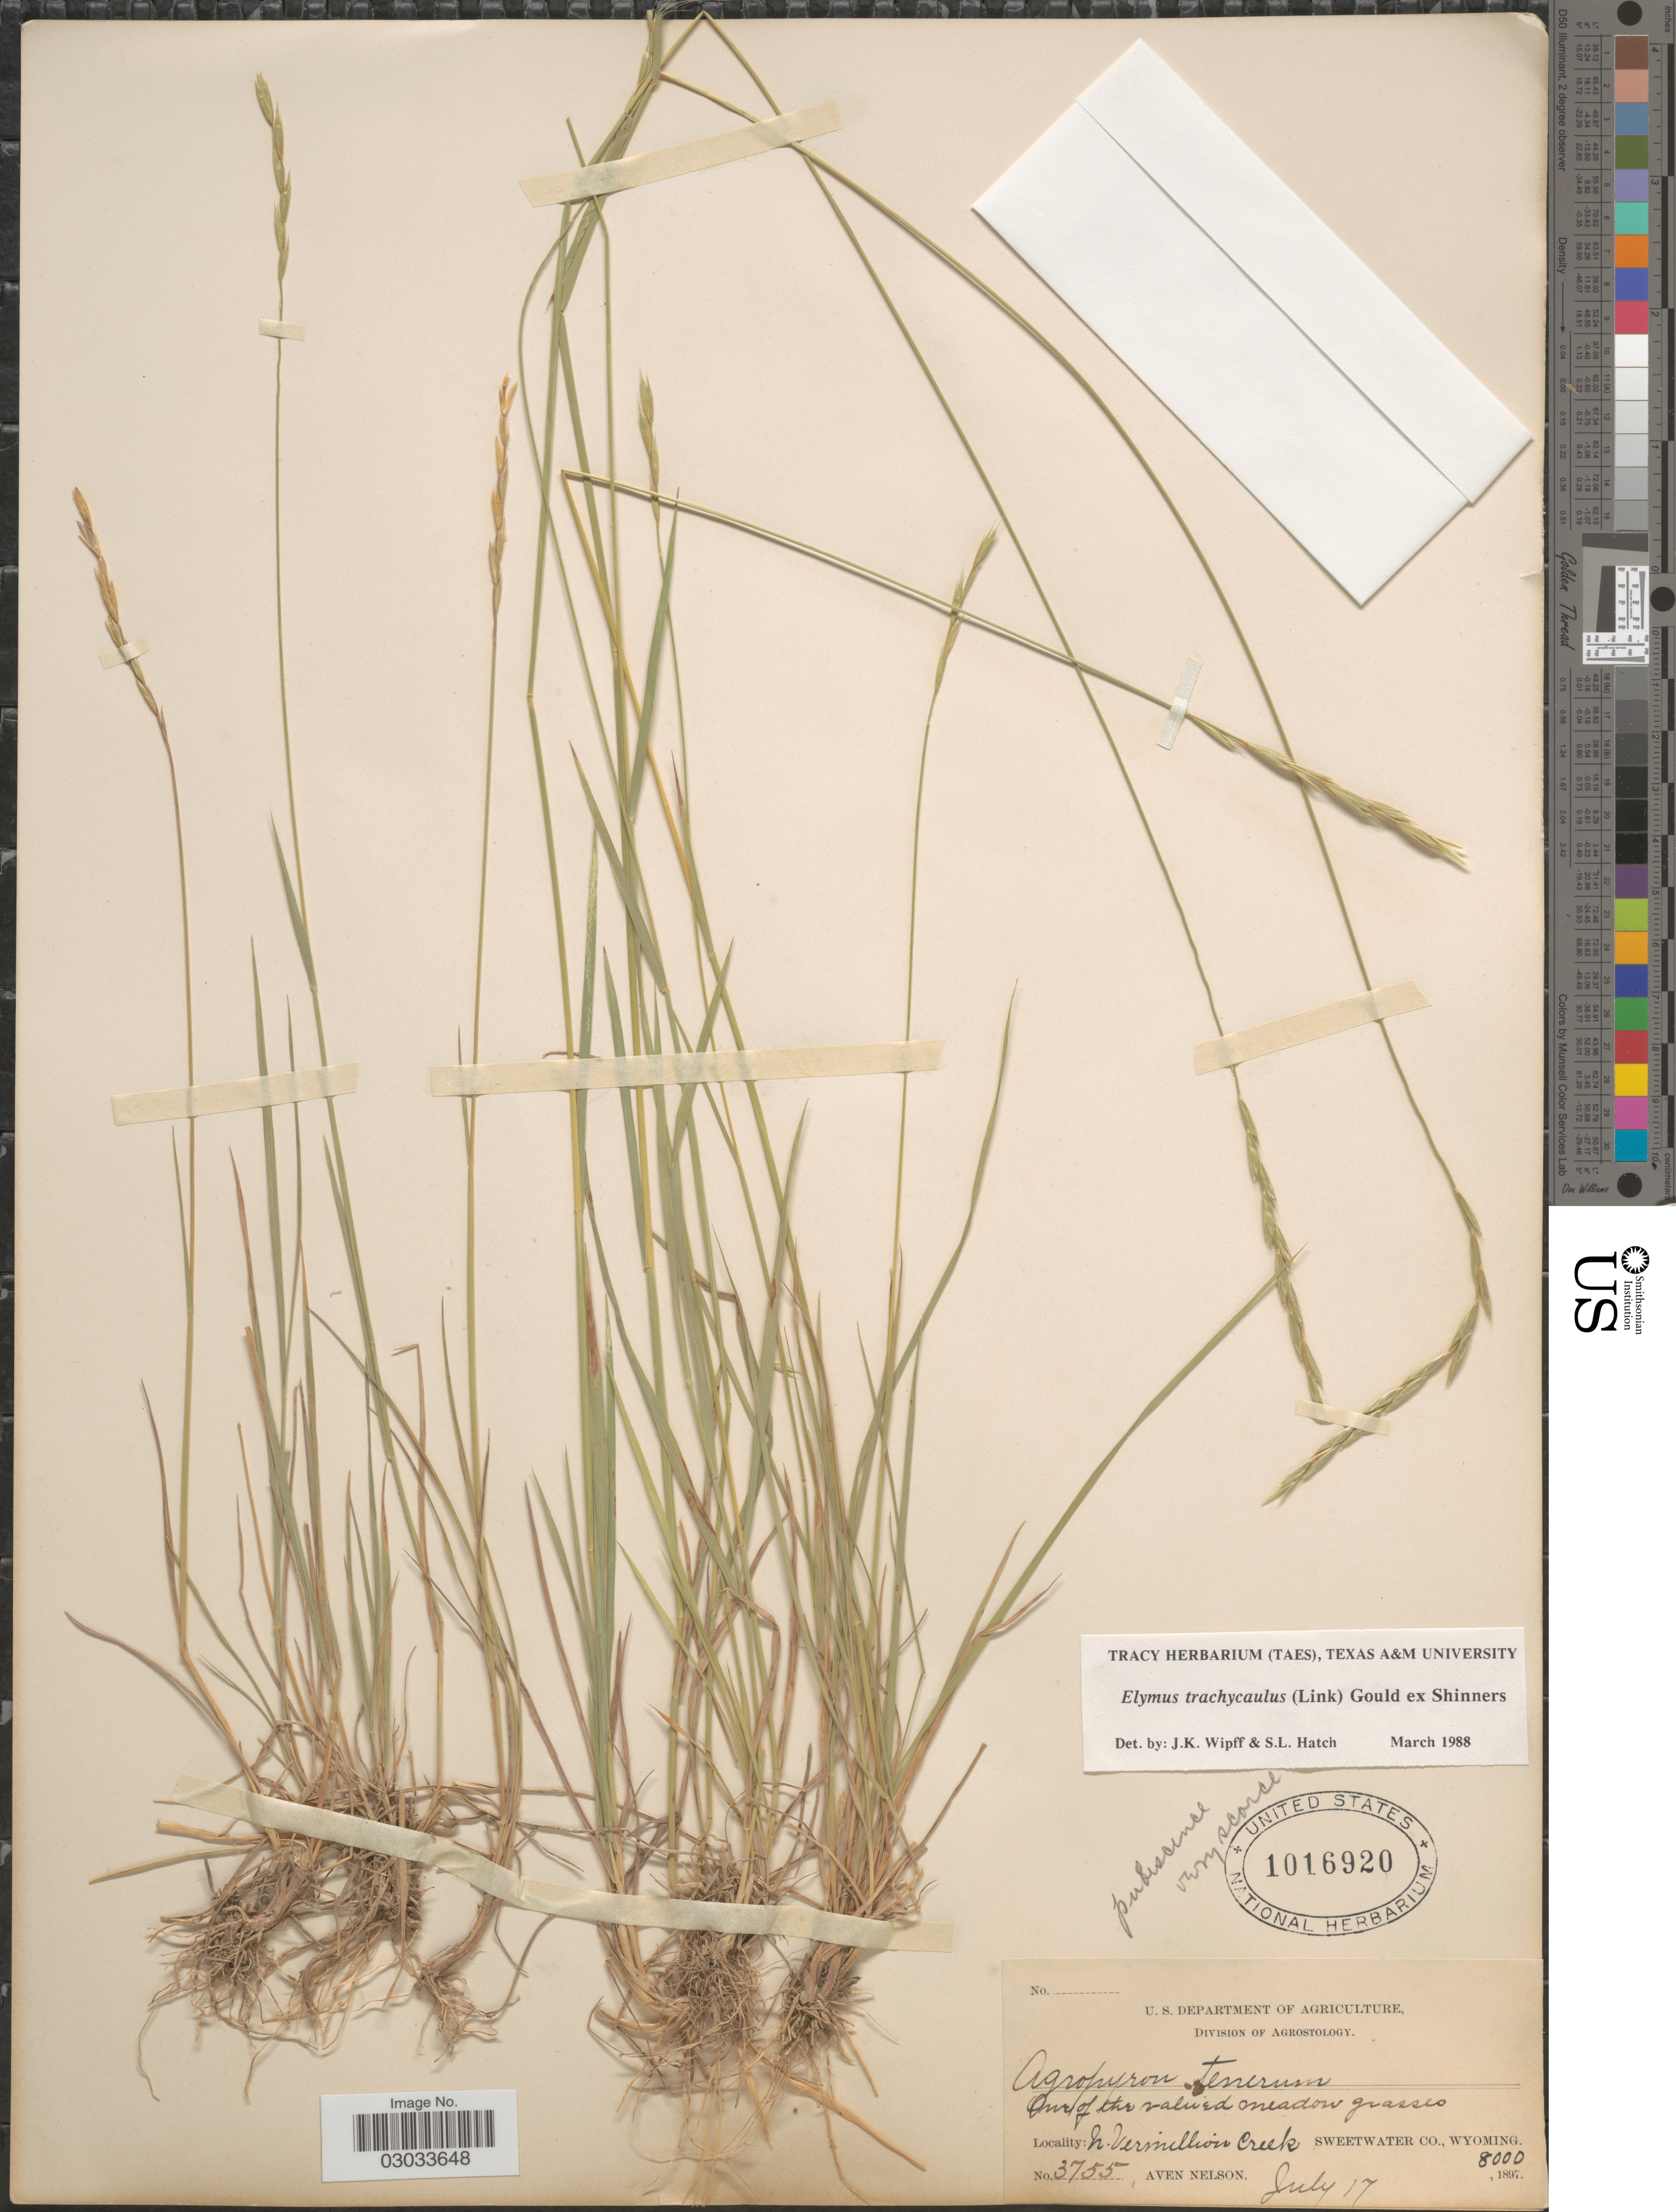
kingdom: Plantae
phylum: Tracheophyta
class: Liliopsida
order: Poales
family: Poaceae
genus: Elymus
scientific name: Elymus trachycaulus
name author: (Link) Gould ex Shinners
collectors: A. Nelson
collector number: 3755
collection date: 1897-07-17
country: United States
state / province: Wyoming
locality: N. Vermillion Creek. Sweetwater Co.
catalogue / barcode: US 1016920